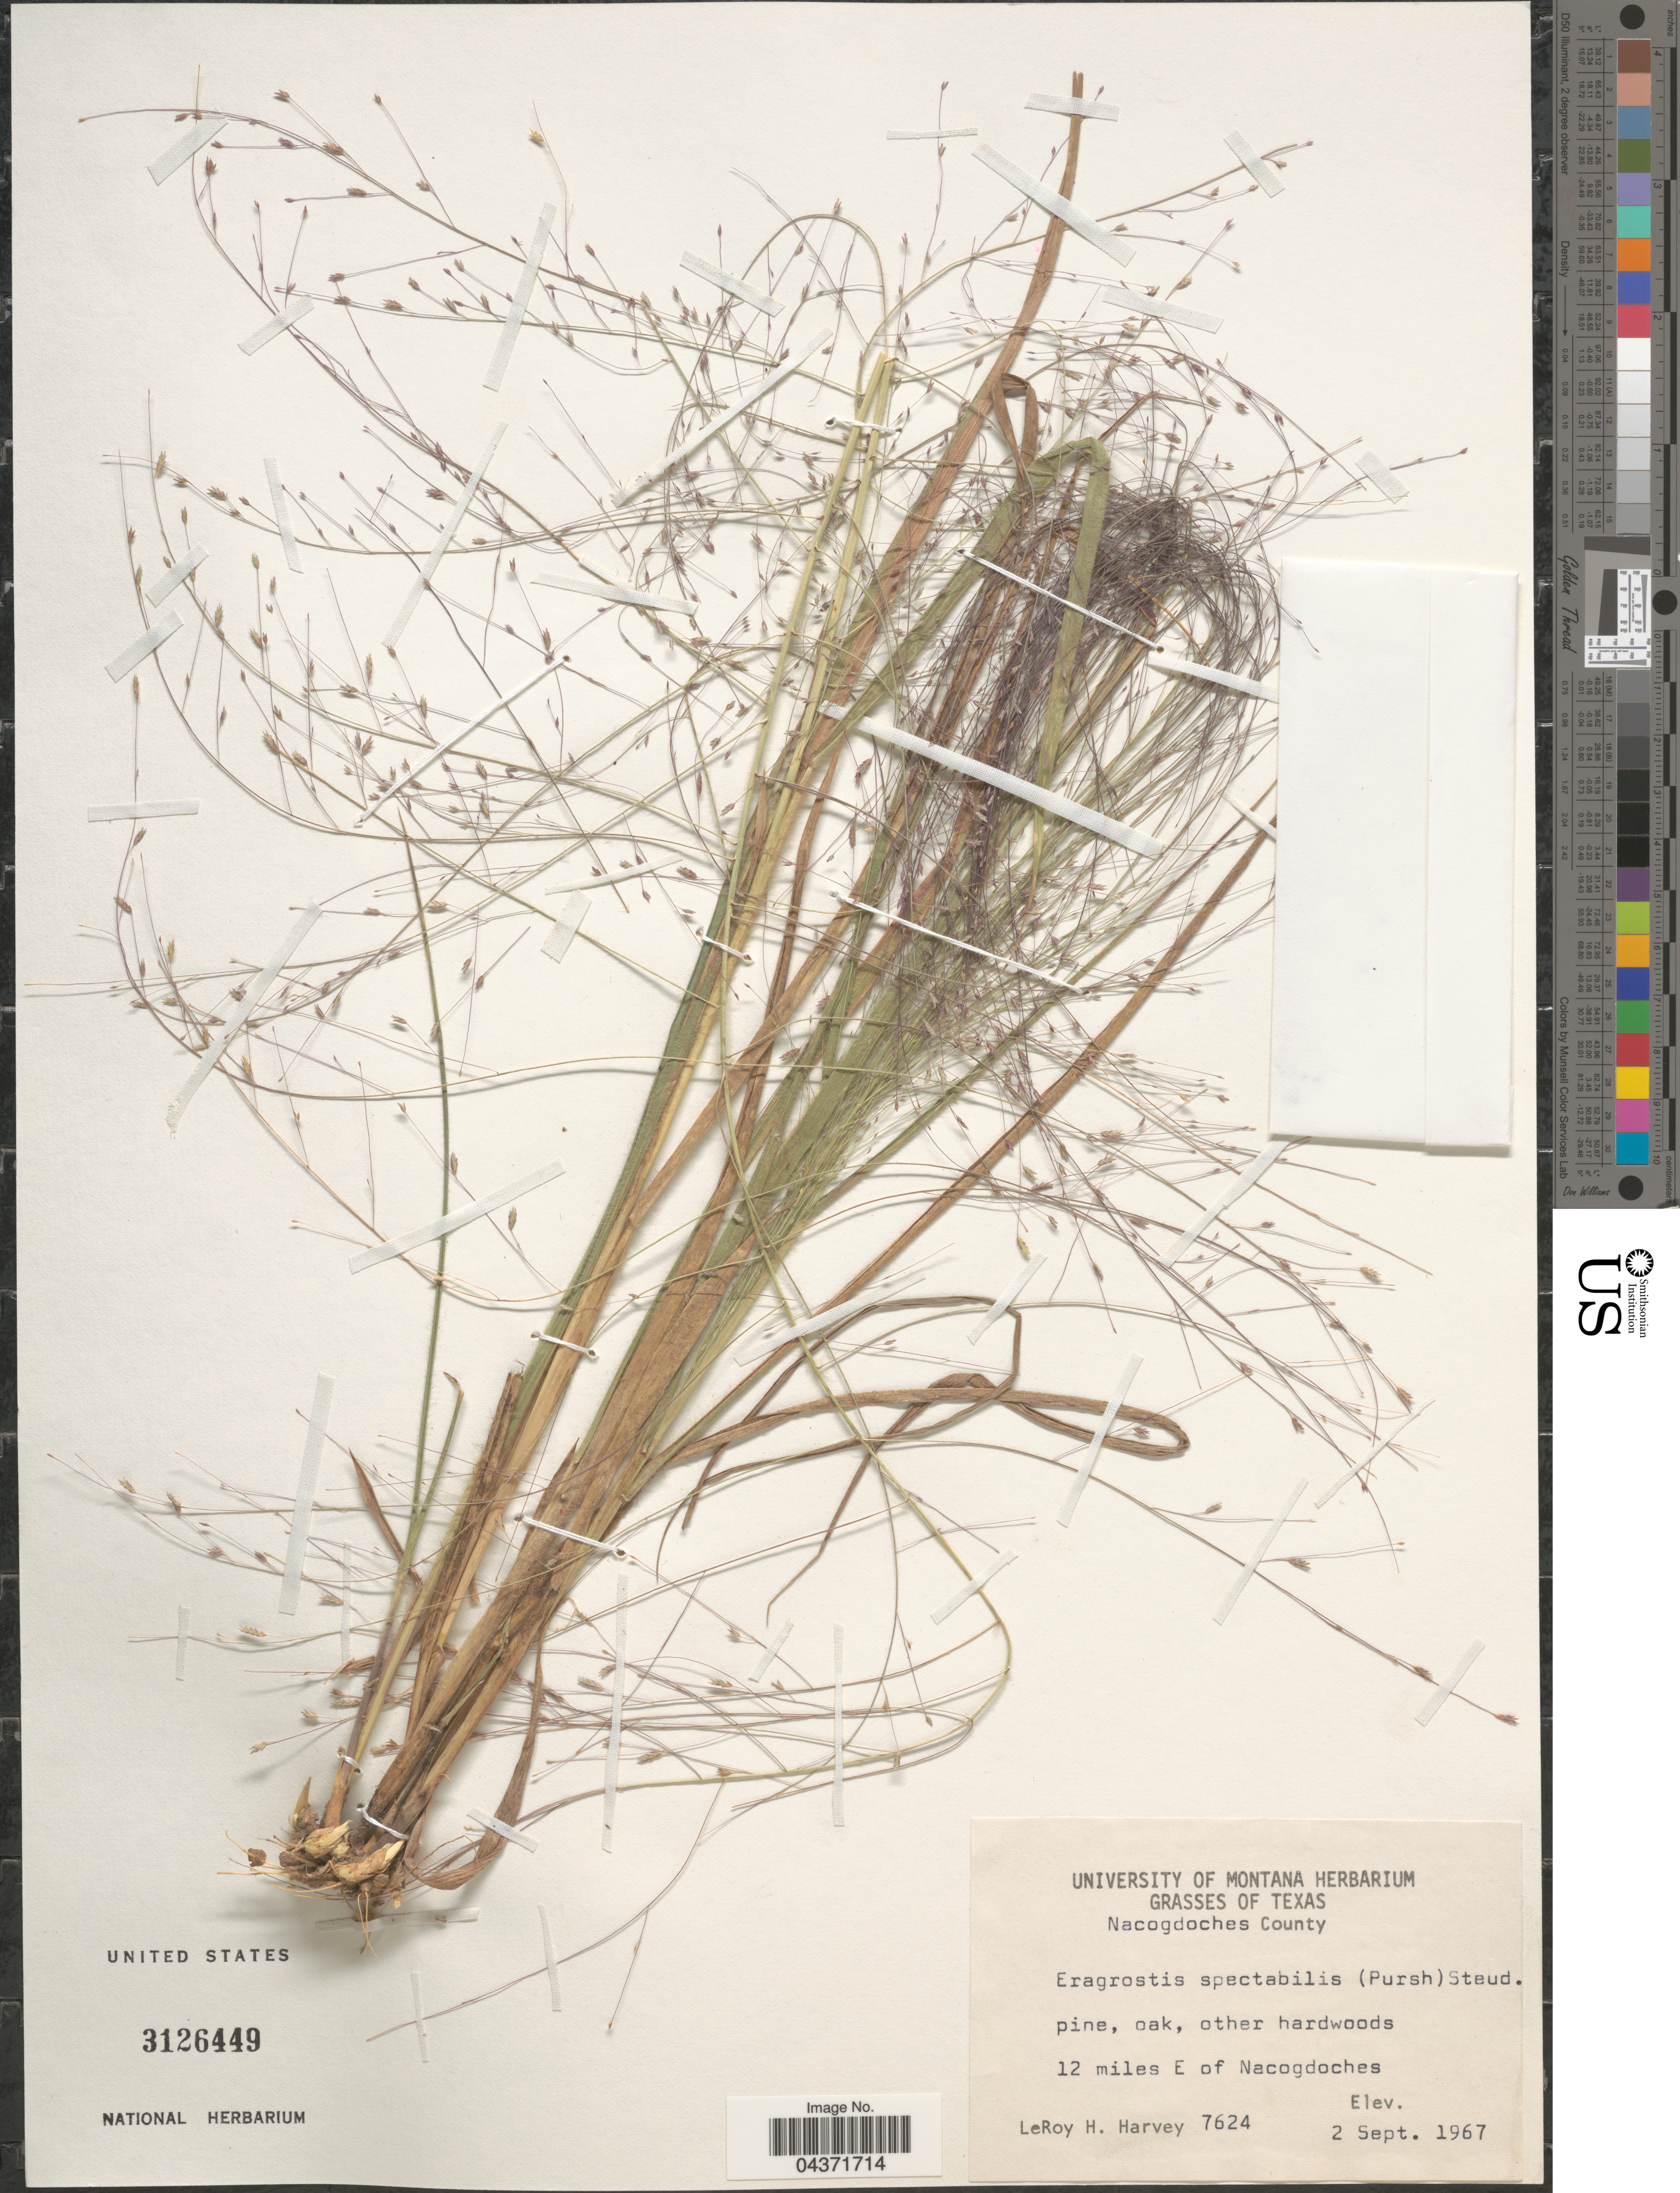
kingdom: Plantae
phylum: Tracheophyta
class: Liliopsida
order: Poales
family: Poaceae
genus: Eragrostis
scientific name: Eragrostis spectabilis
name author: (Pursh) Steud.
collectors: L. H. Harvey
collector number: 7624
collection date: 1967-09-02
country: United States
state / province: Texas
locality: Nacogdoches County. 12 miles E of Nacogdoches.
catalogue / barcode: US 3126449